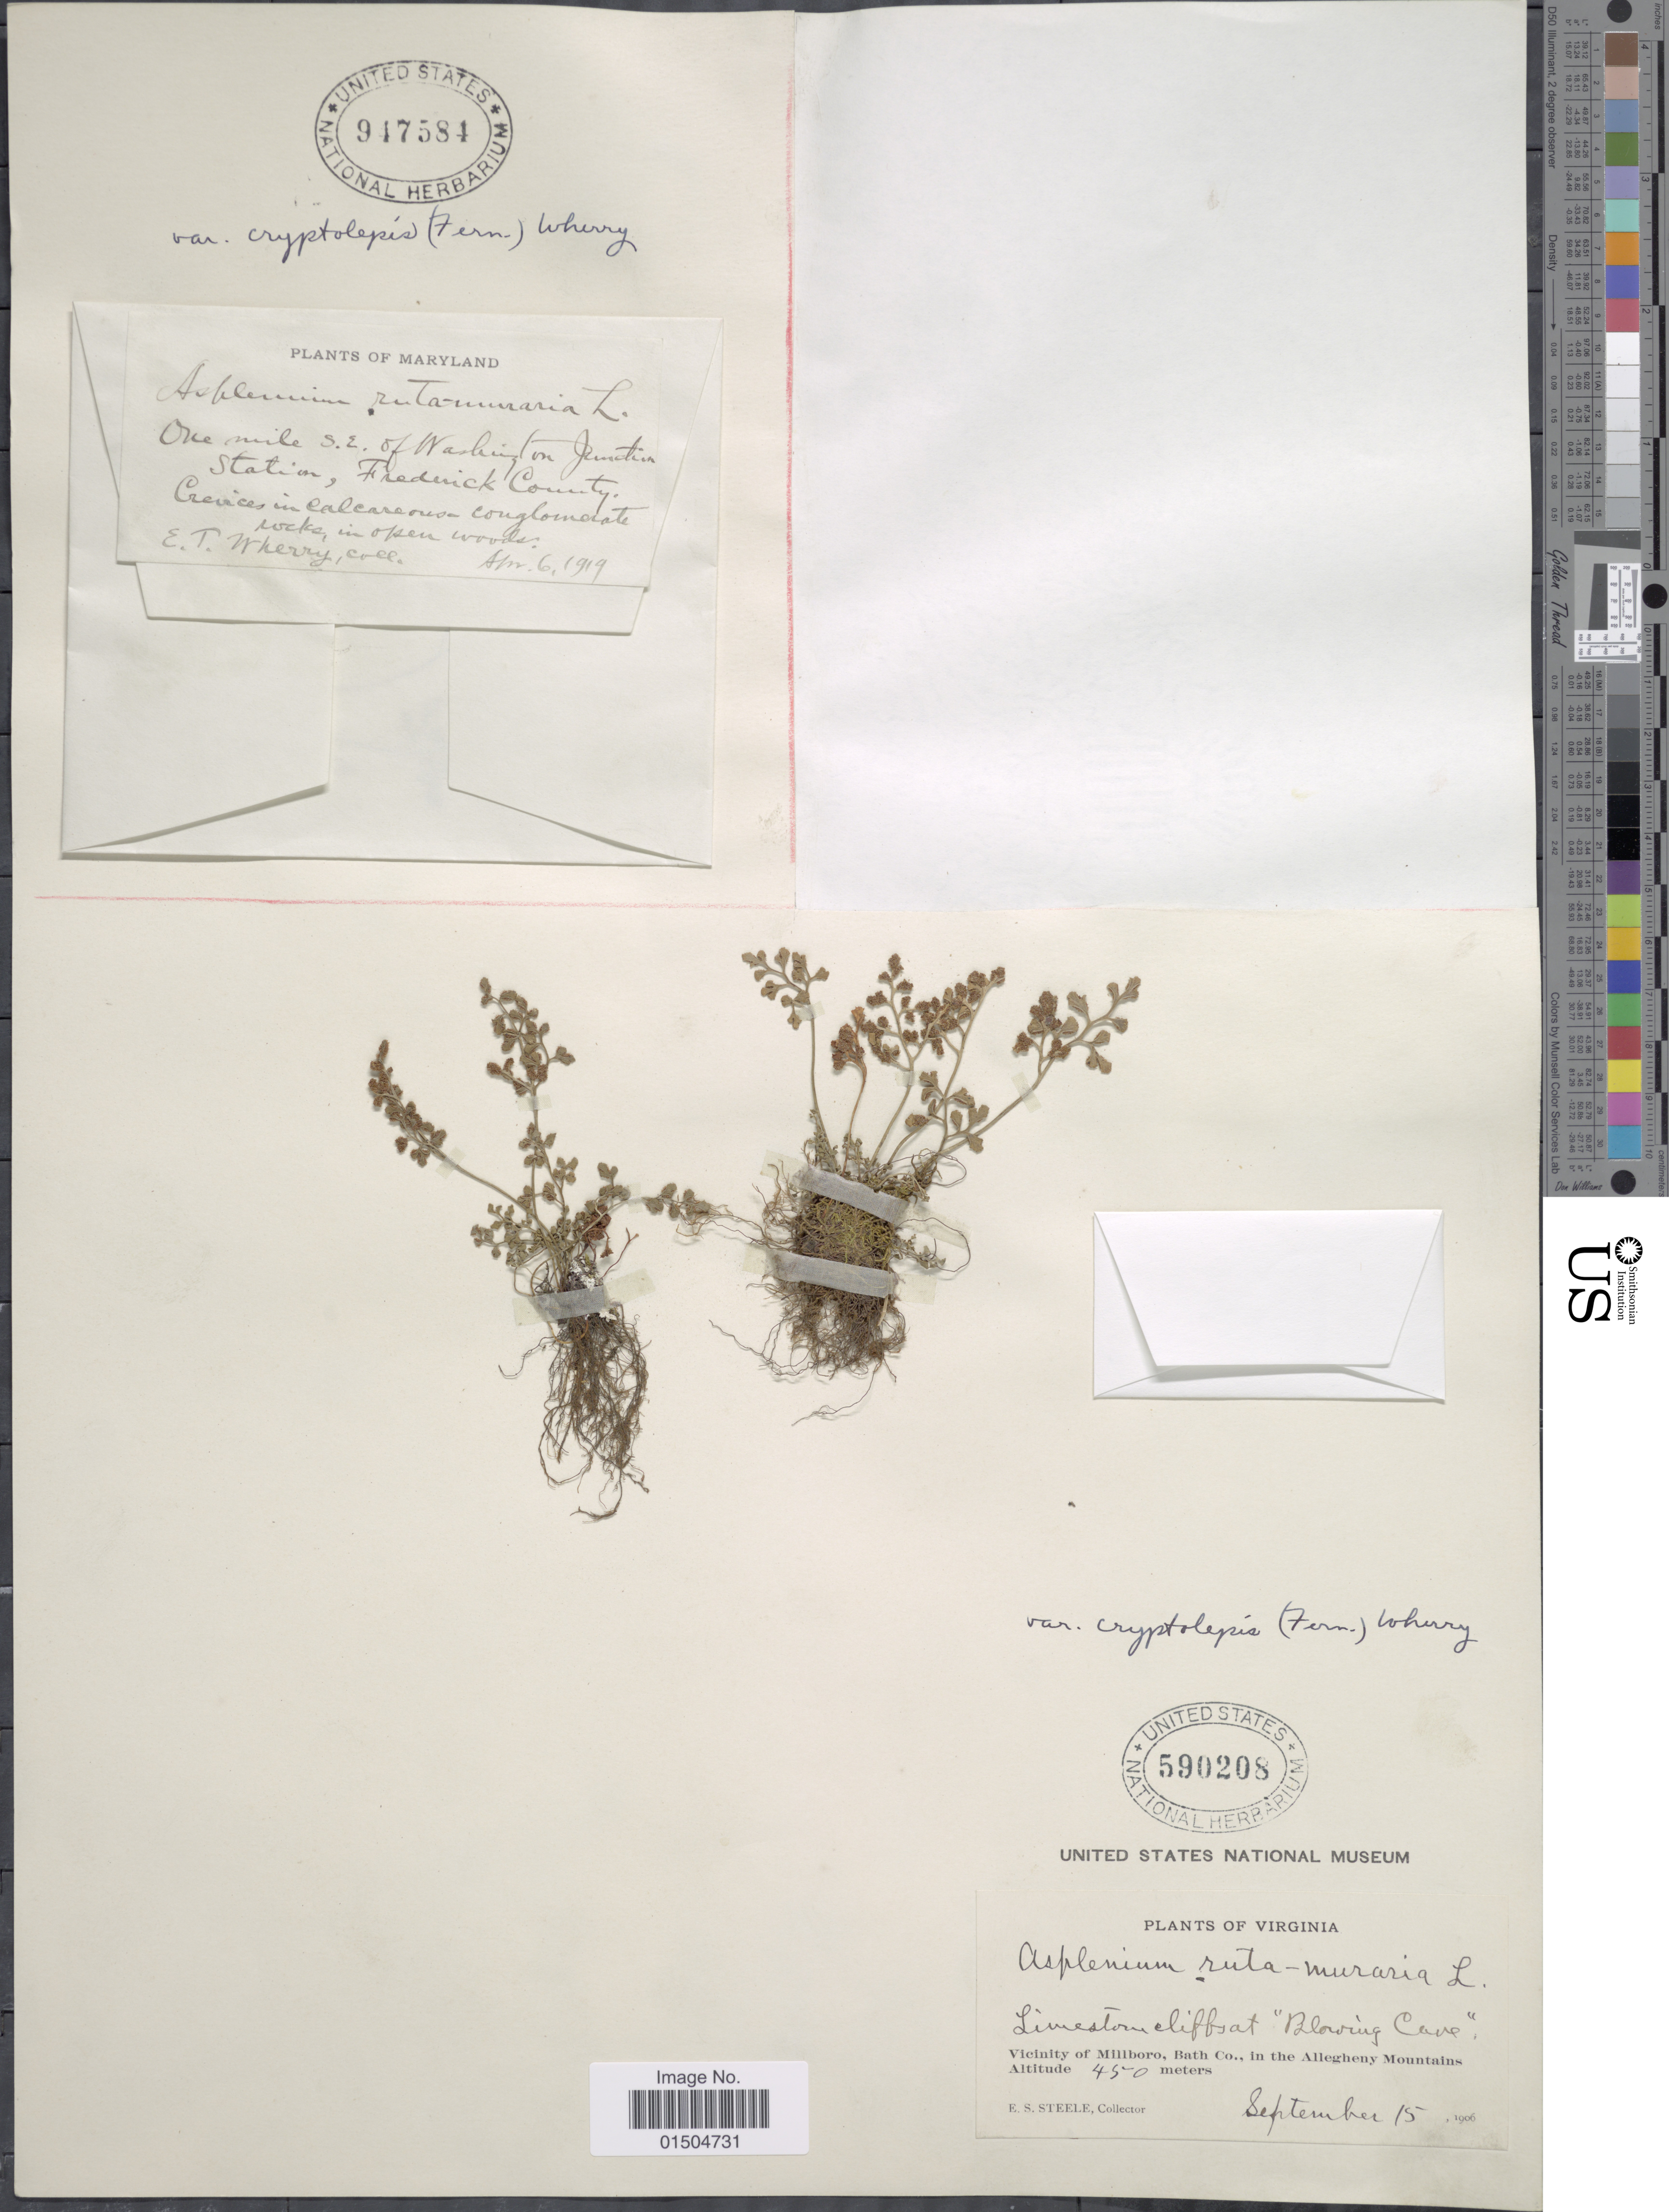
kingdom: Plantae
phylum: Tracheophyta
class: Polypodiopsida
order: Polypodiales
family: Aspleniaceae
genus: Asplenium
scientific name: Asplenium ruta-muraria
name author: L.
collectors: E. Steele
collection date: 1906-09-15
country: United States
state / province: Virginia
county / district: Bath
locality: Limestone cliffs at "Blowing Cave". Vicinity of Millboro, Bath Co., in the Allegheny Mountains.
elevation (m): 450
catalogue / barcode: US 590208